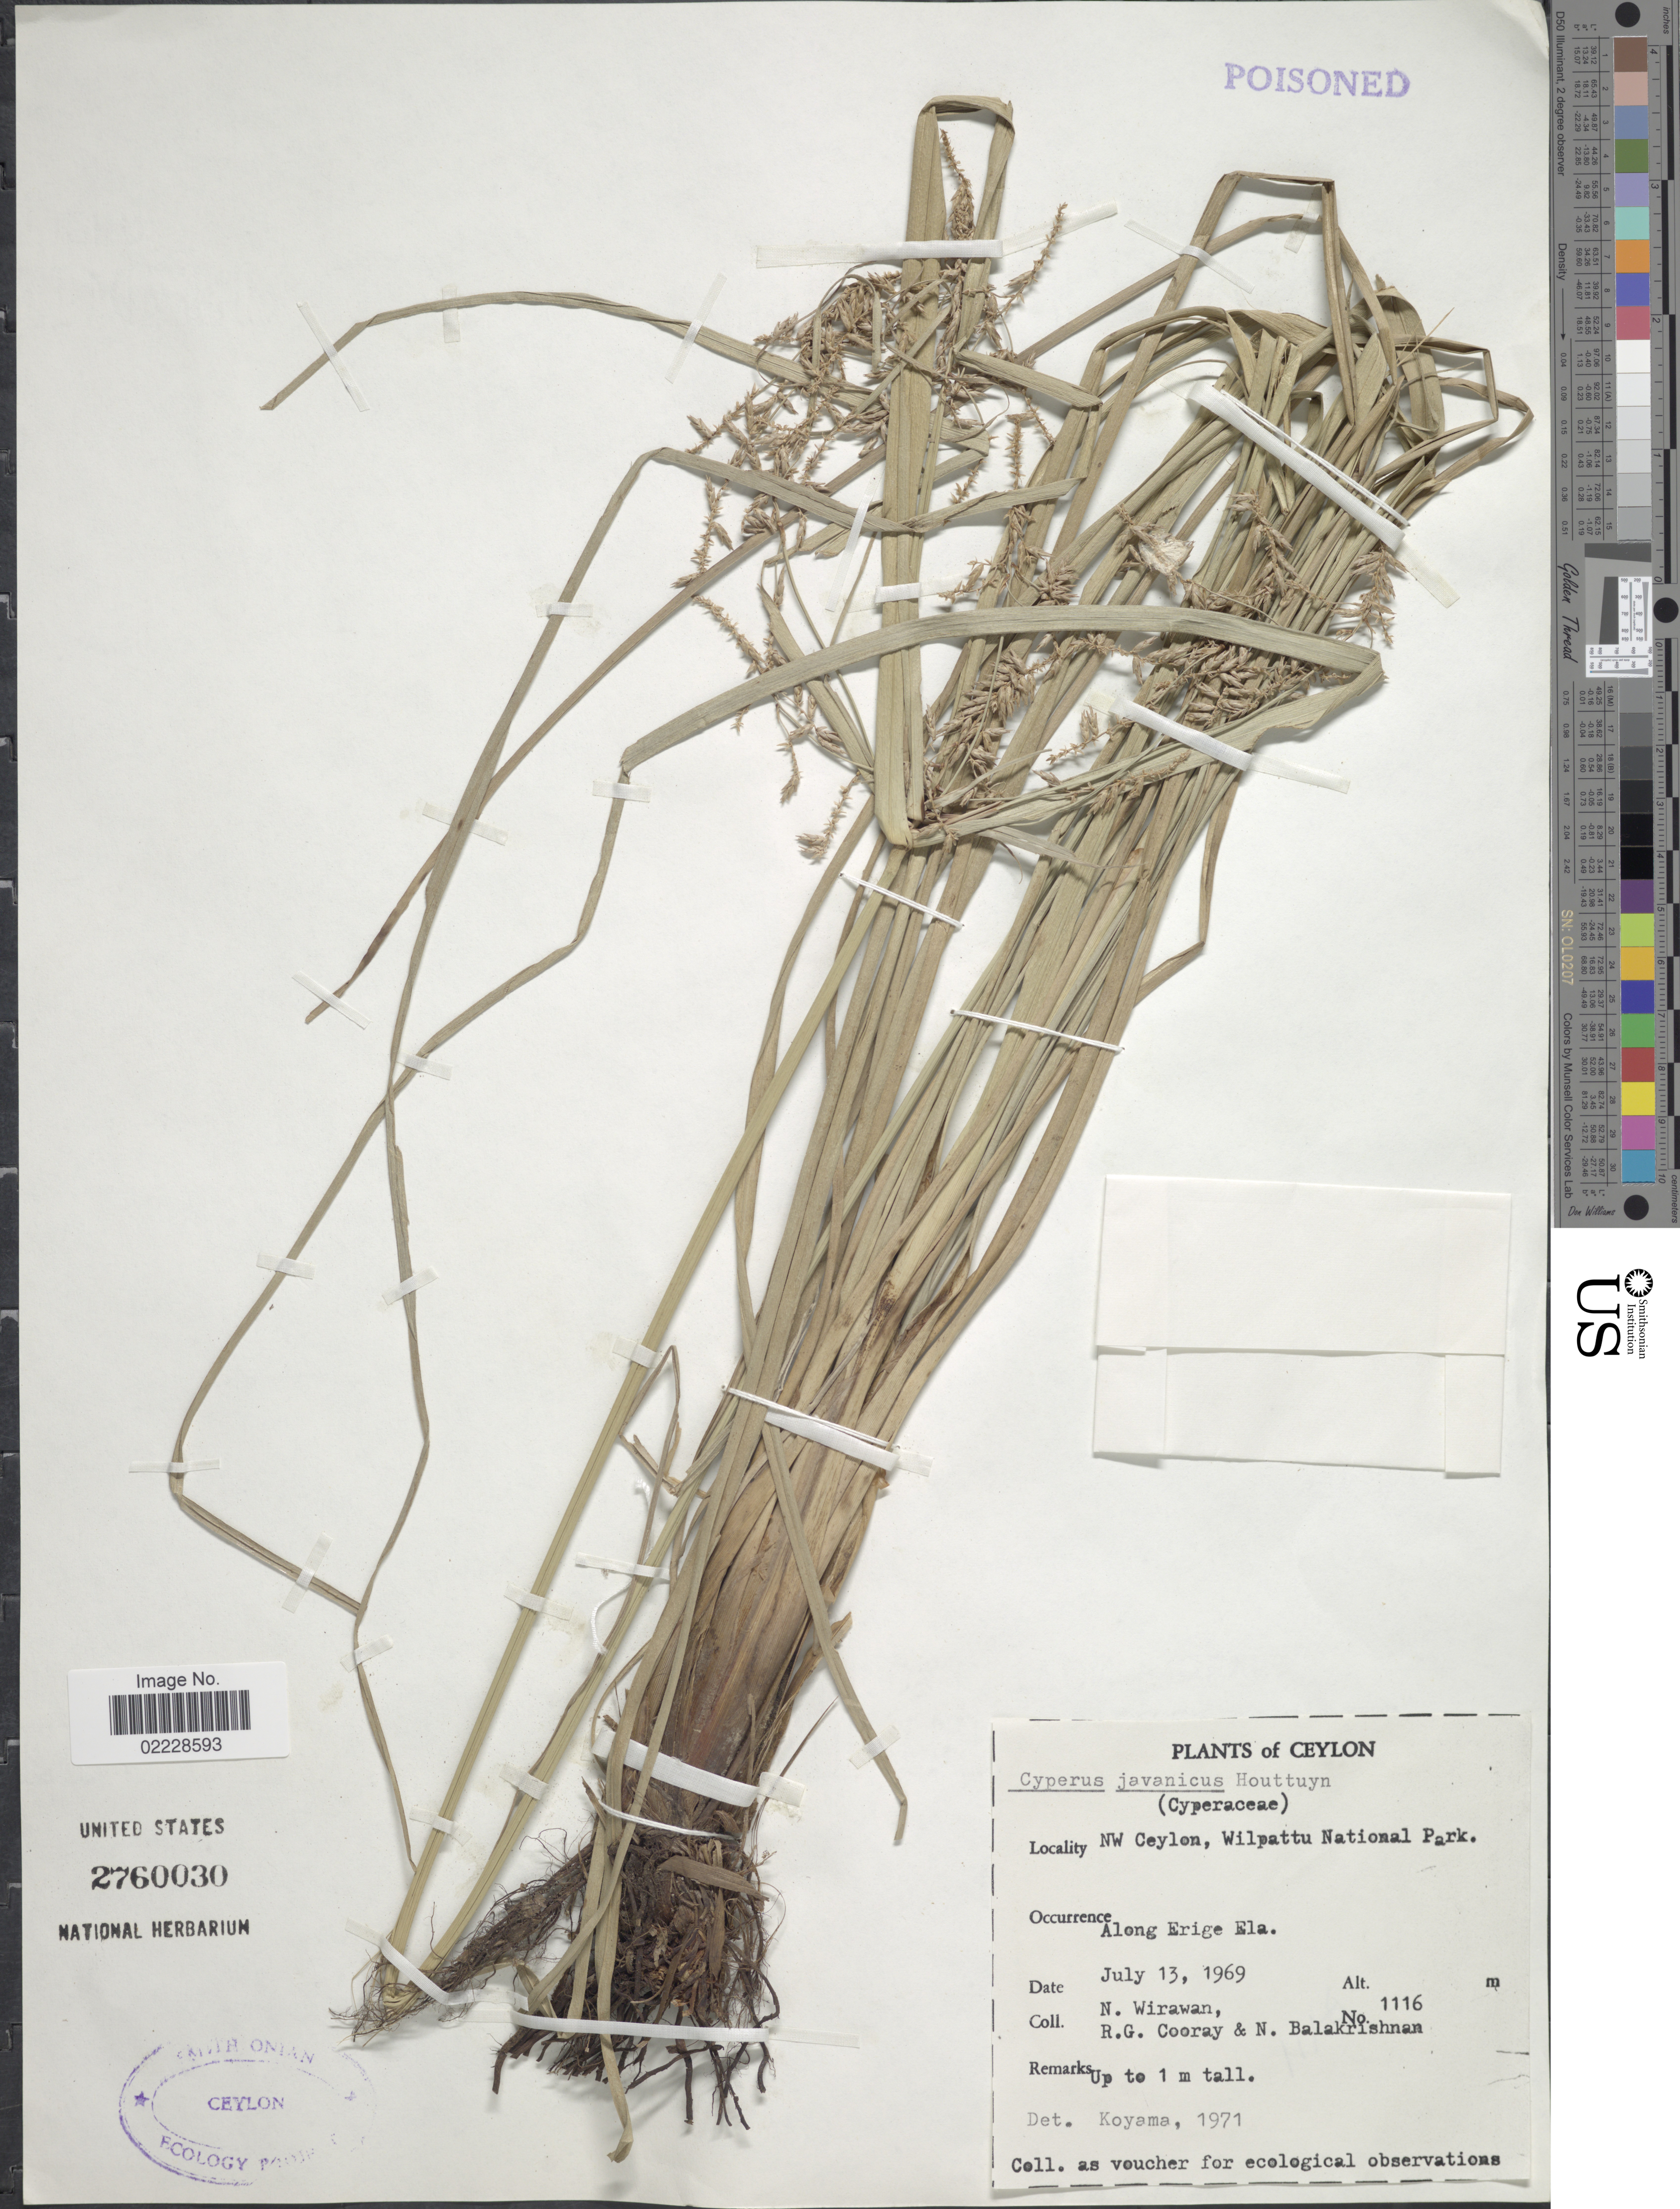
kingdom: Plantae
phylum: Tracheophyta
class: Liliopsida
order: Poales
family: Cyperaceae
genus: Cyperus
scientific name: Cyperus javanicus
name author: Houtt.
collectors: N. Wirawan, R. Cooray & N. Balakrishnan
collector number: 1116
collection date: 1969-07-13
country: Sri Lanka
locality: Ceylon, Along Erige Ela. NW Ceylon, Wilpattu National Park.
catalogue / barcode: US 2760030